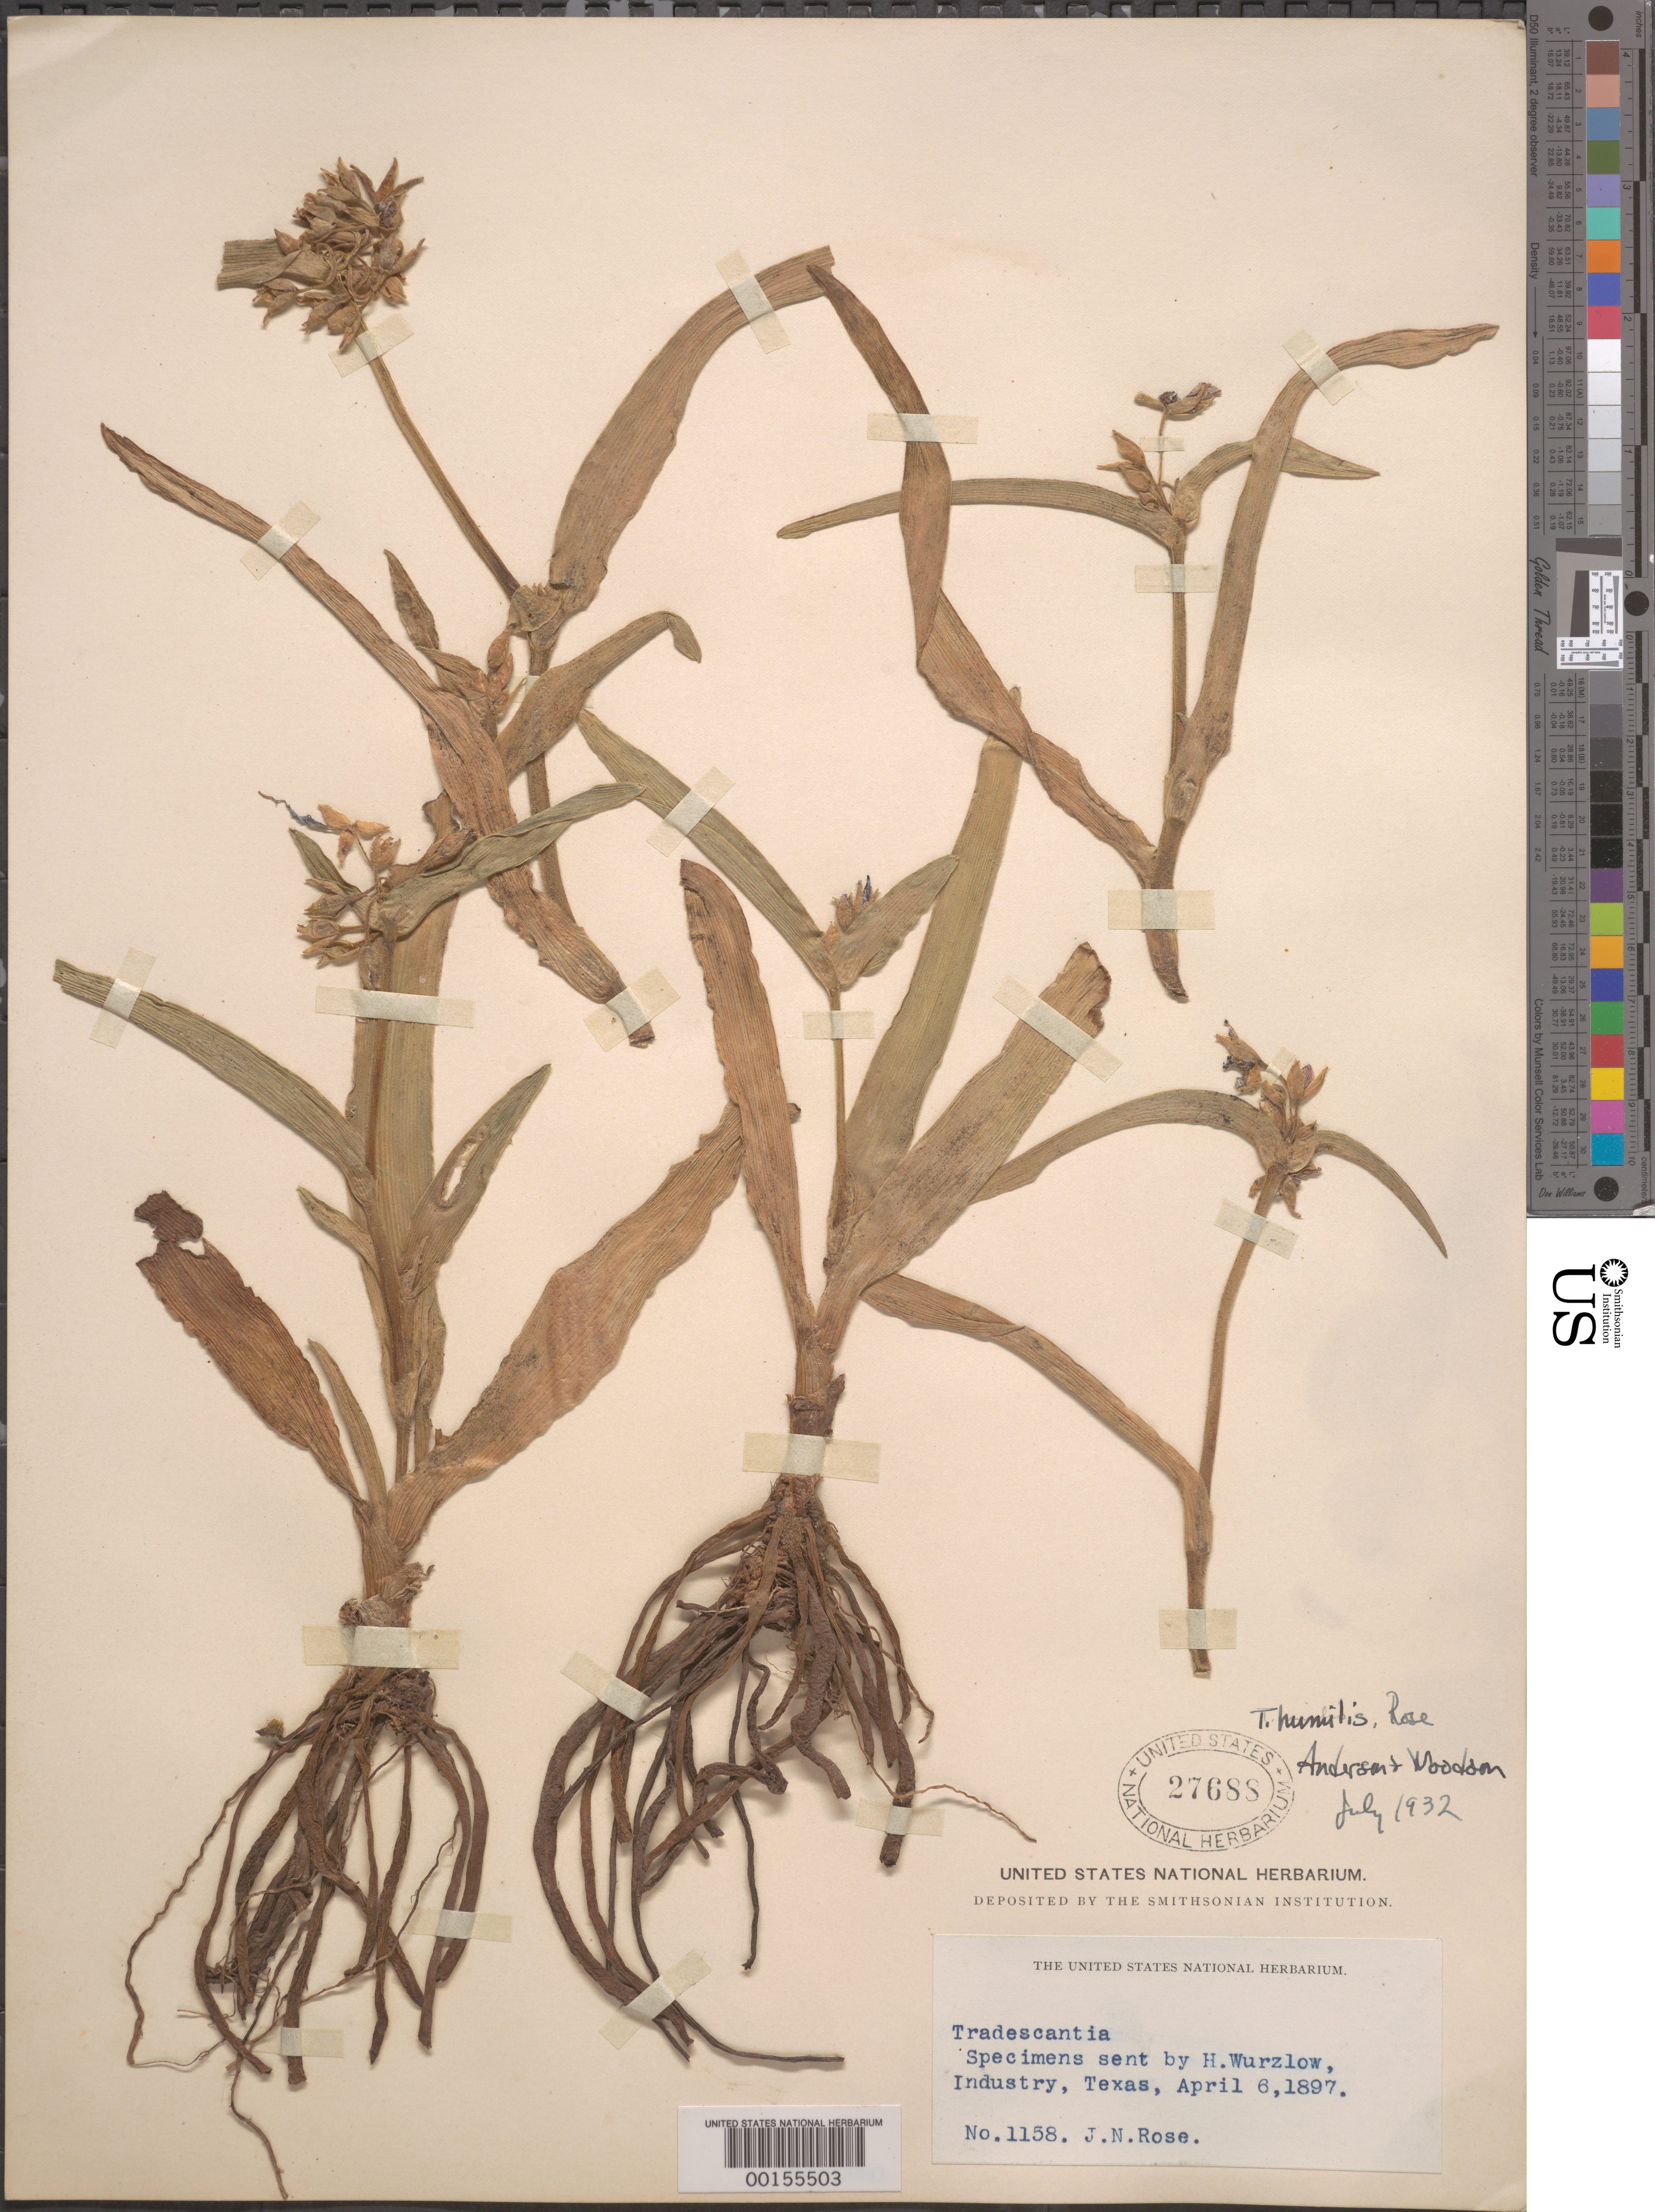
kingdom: Plantae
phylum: Tracheophyta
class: Liliopsida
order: Commelinales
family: Commelinaceae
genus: Tradescantia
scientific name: Tradescantia humilis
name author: Rose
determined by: Anderson, E. S.; Woodson, R. E.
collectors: J. N. Rose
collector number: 1158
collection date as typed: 06 Apr 1897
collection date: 1897-04-06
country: United States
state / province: Texas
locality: Industry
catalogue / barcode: US 27688